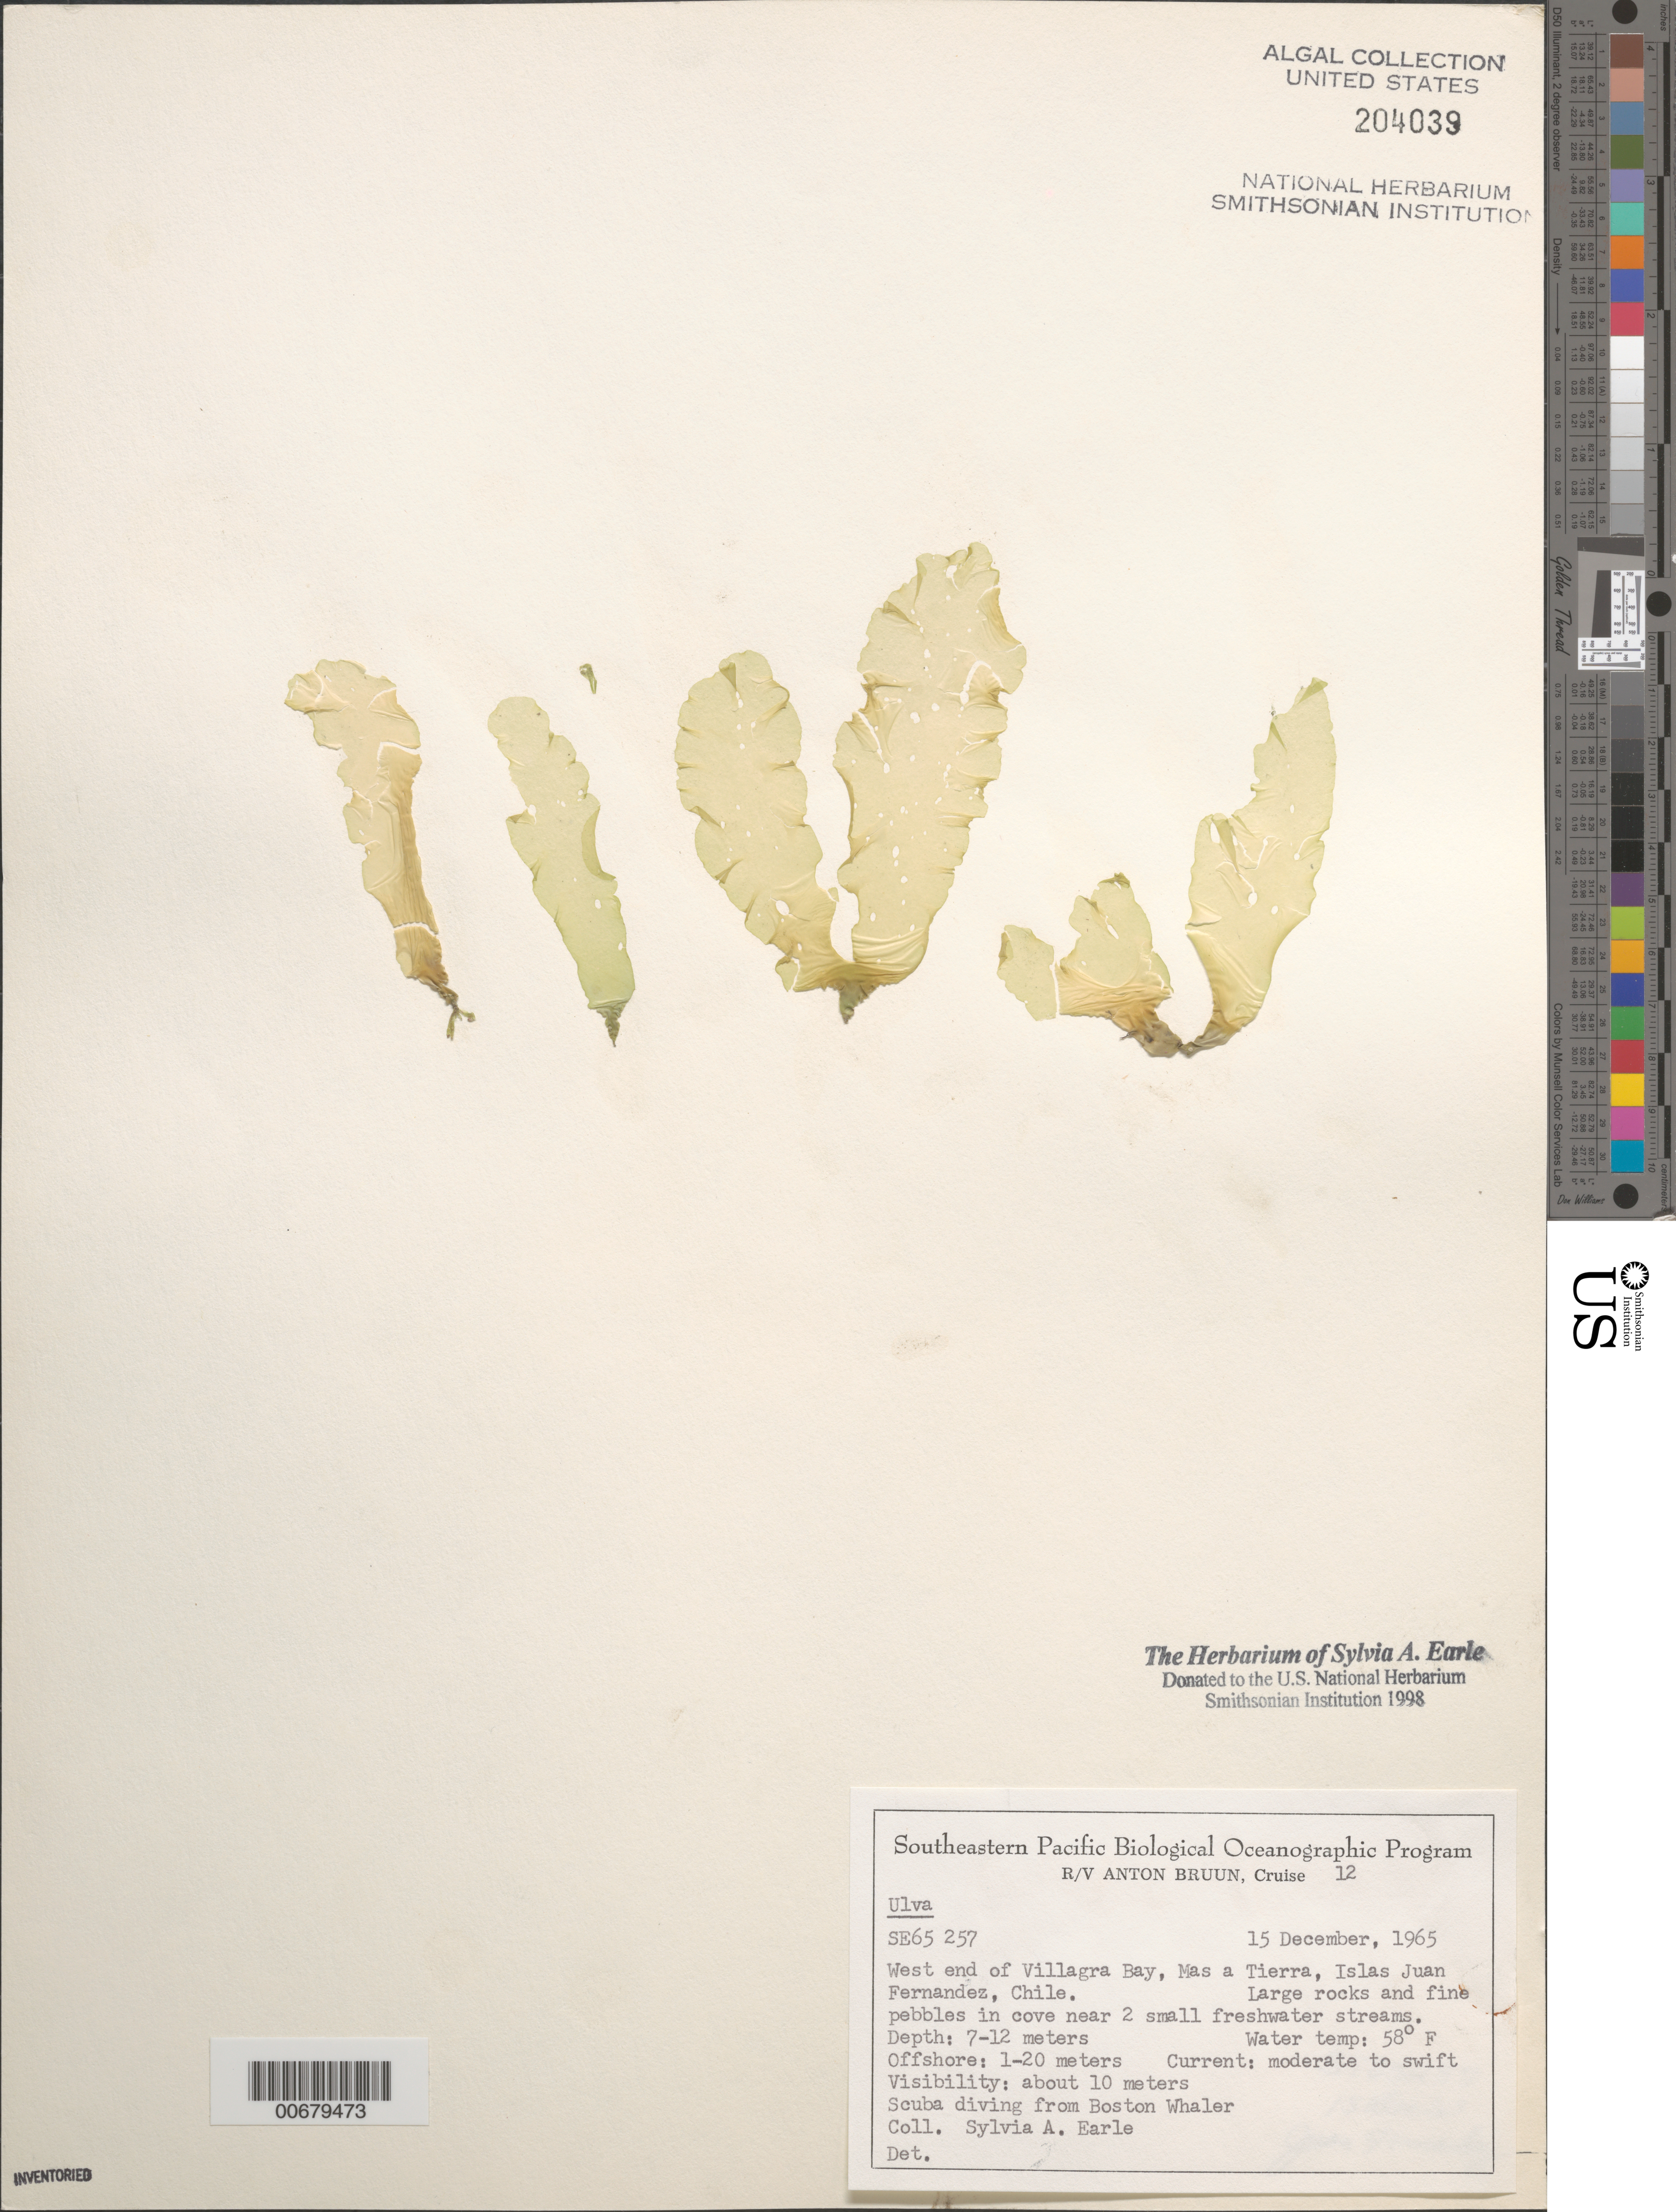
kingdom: Plantae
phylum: Chlorophyta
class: Ulvophyceae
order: Ulvales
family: Ulvaceae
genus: Ulva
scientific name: Ulva sp.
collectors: S. A. Earle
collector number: SE 65257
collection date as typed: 15 Dec 1965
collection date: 1965-12-15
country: Chile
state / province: Valparaíso (V)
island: Isla Más a Tierra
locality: Villagra Bay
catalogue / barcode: US 204039